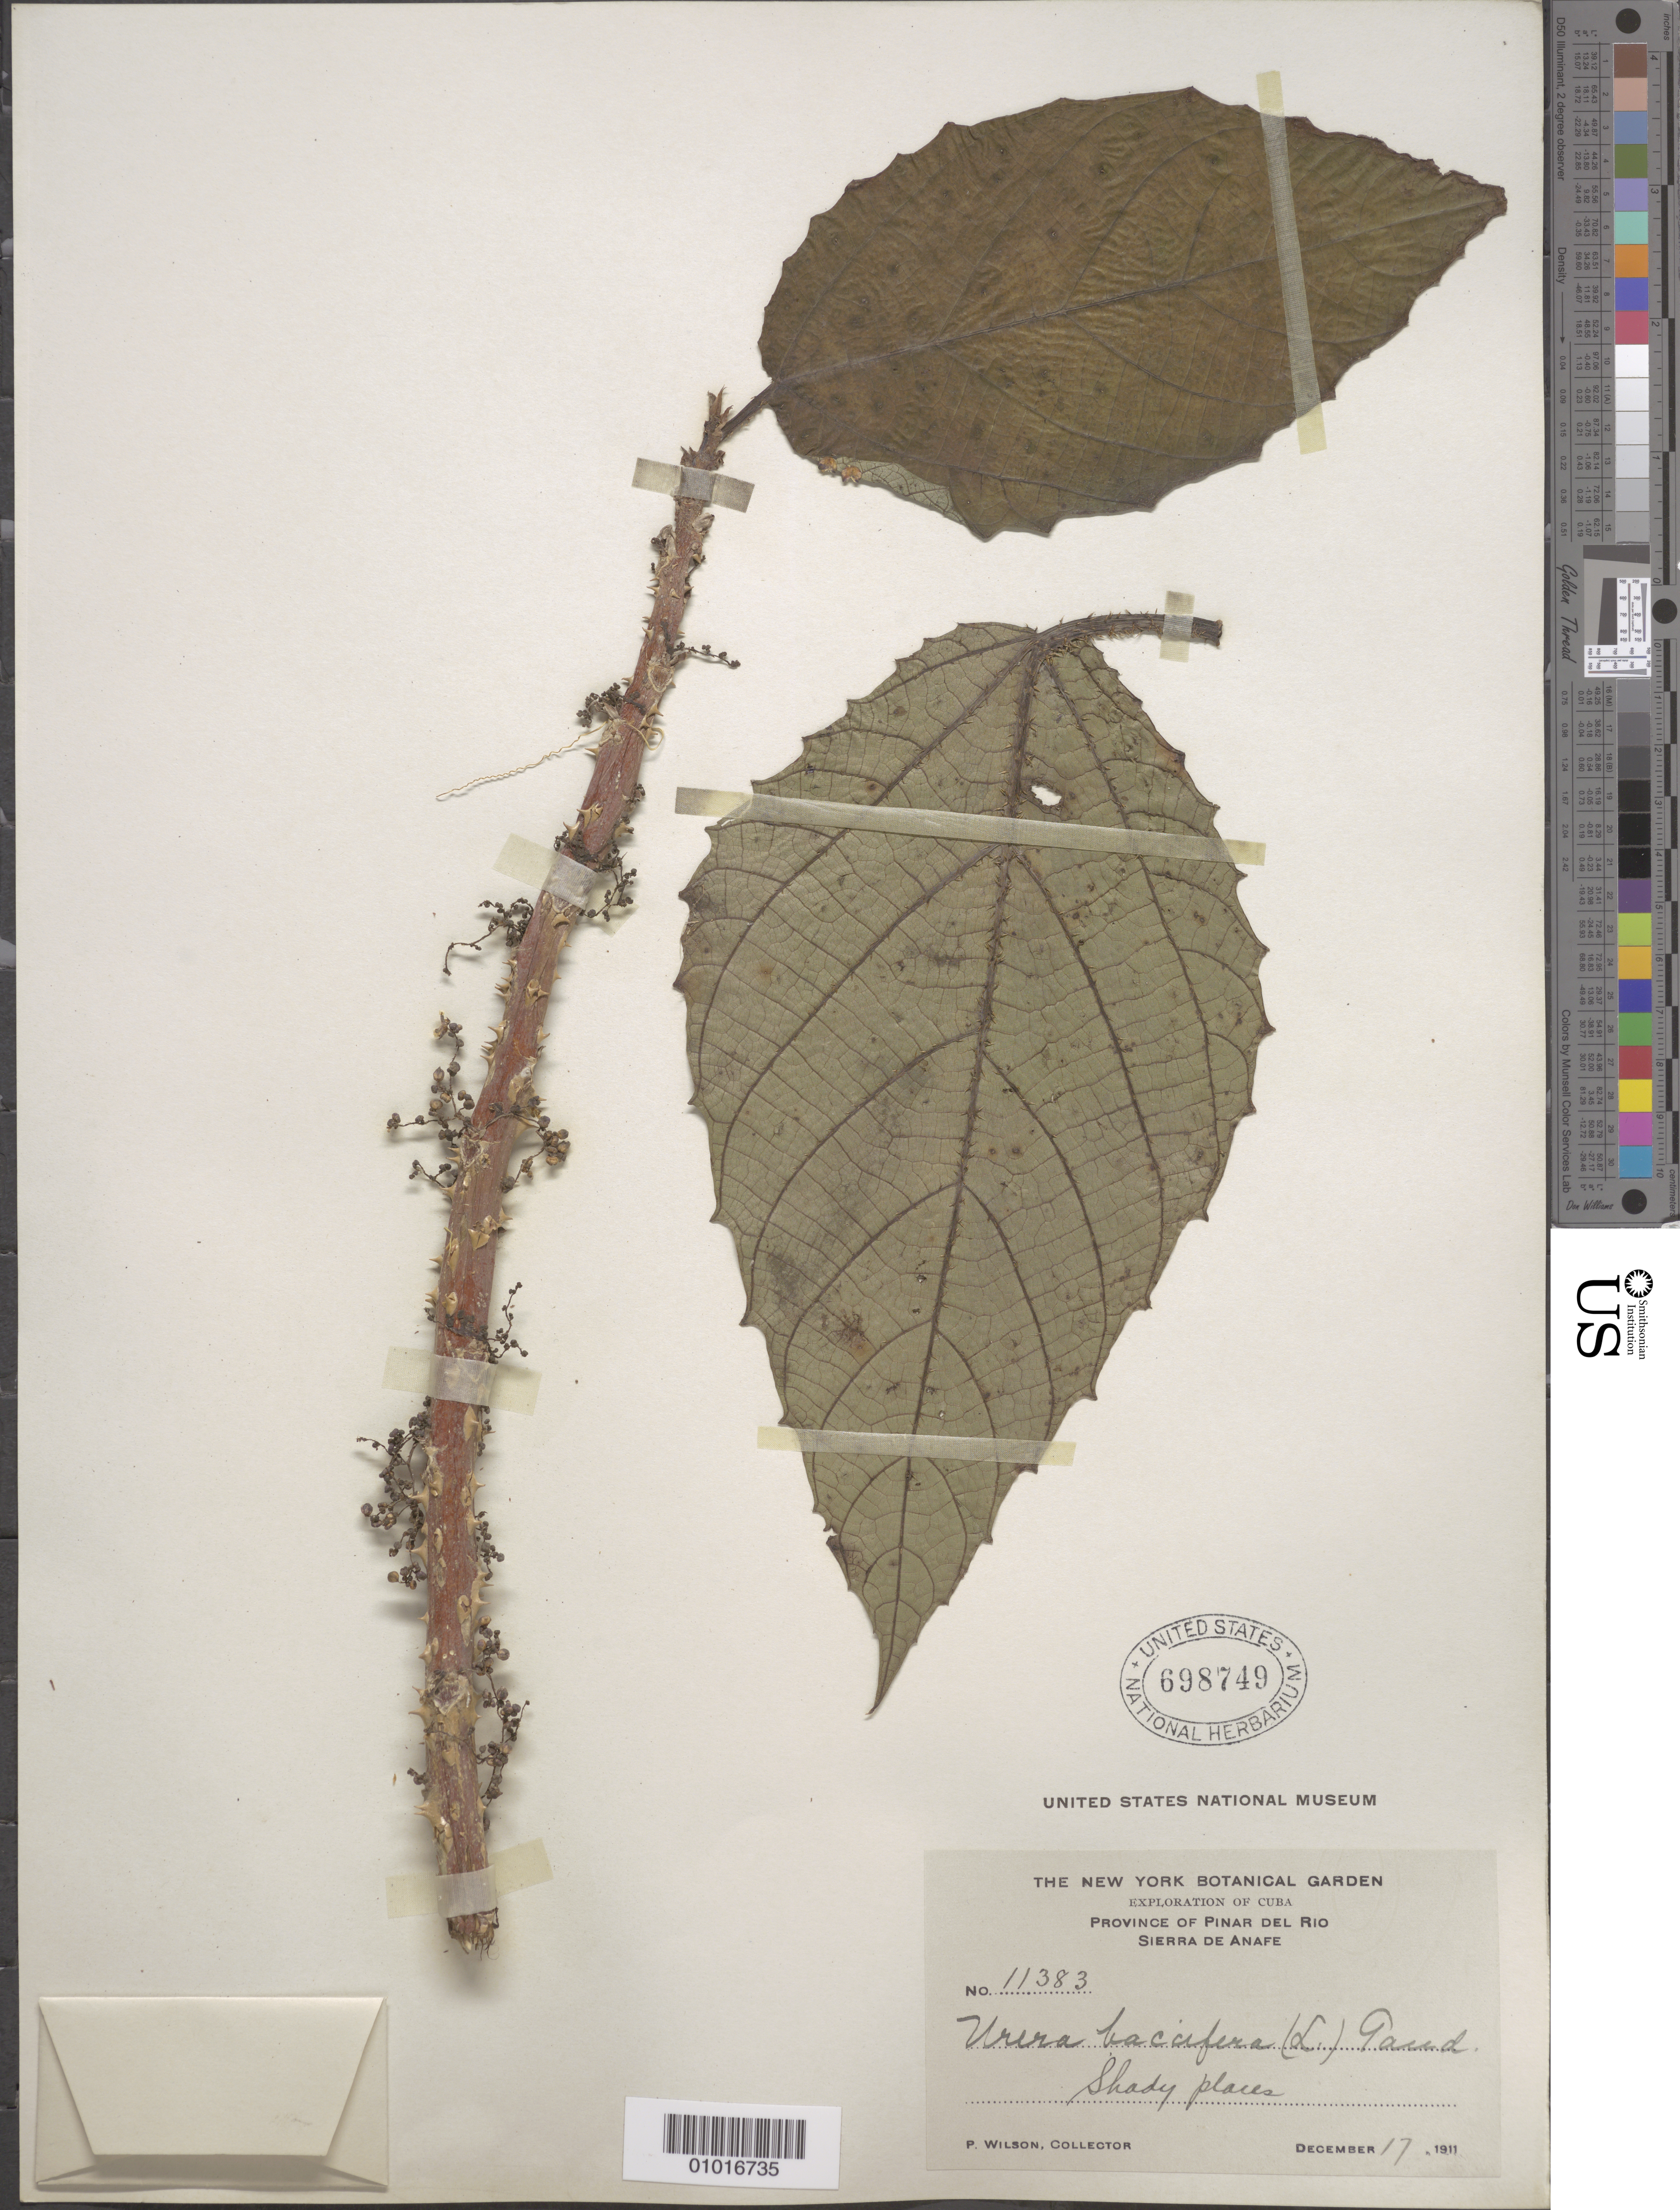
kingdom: Plantae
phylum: Tracheophyta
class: Magnoliopsida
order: Rosales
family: Urticaceae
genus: Urera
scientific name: Urera baccifera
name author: (L.) Gaudich. ex Wedd.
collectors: P. Wilson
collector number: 11383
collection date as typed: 17 Dec 1911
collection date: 1911-12-17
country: Cuba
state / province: Pinar del Rio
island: Cuba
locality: Sierra de Anafe Shady places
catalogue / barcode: US 698749